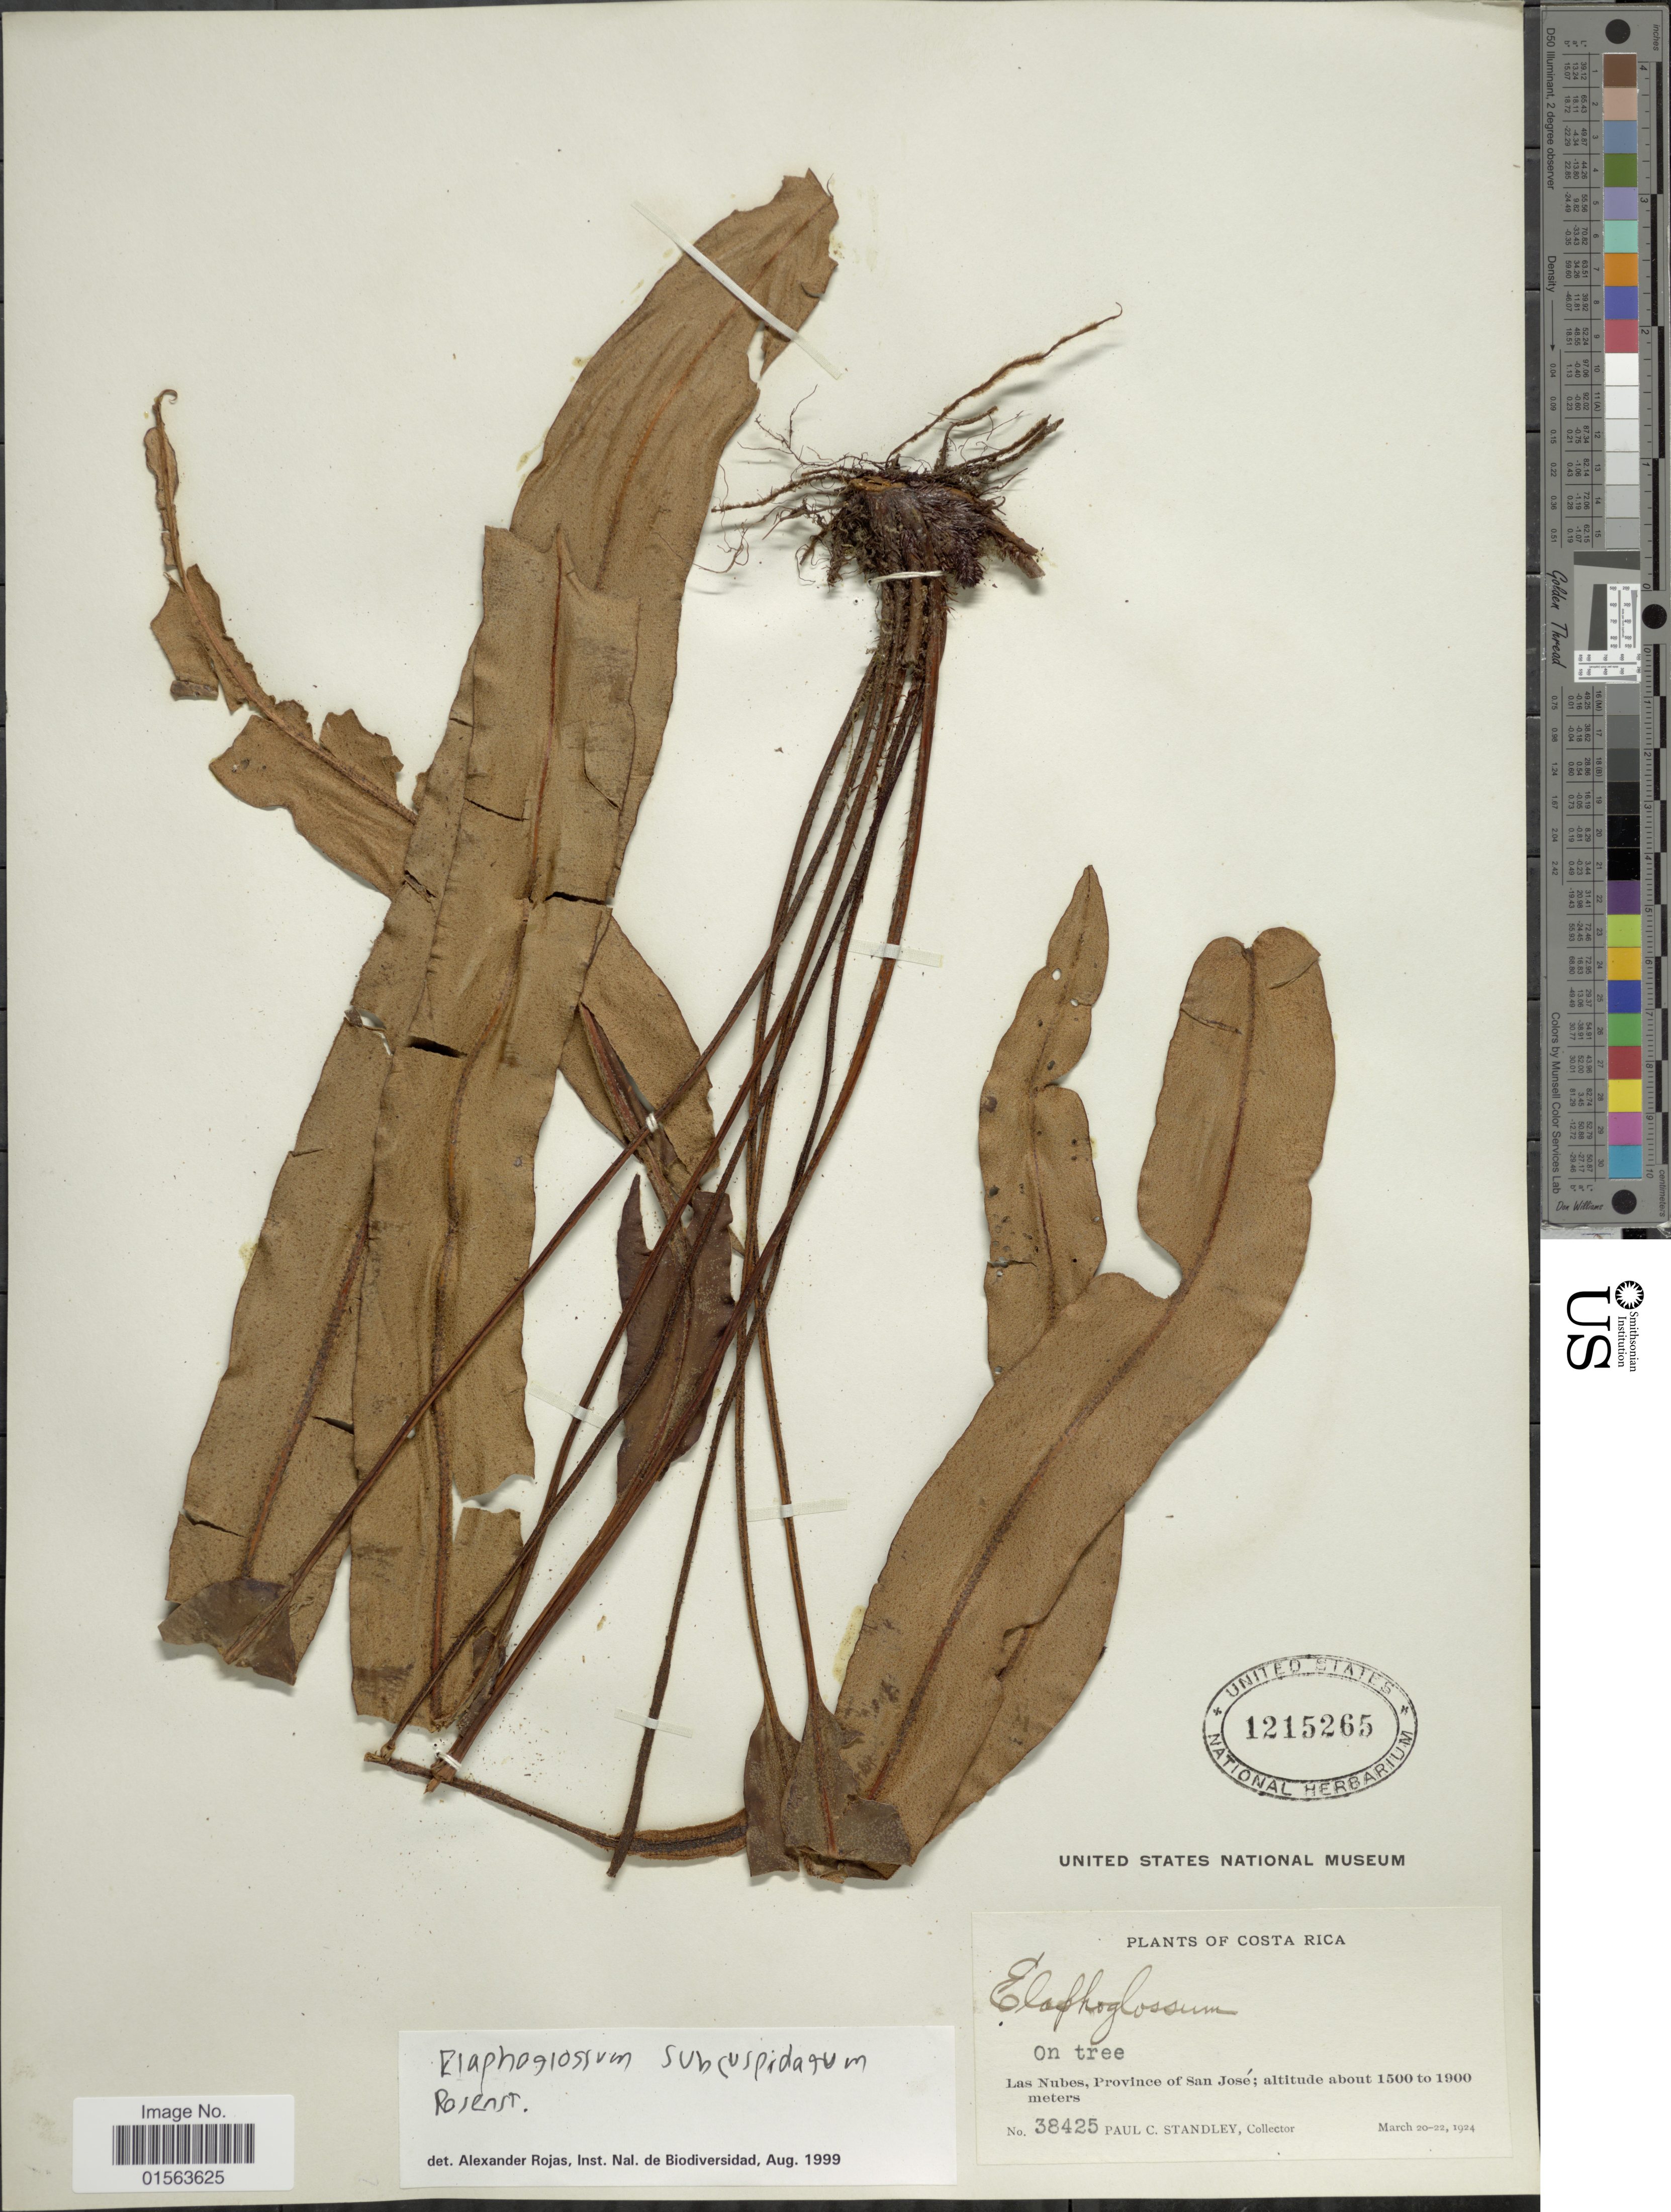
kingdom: Plantae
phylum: Tracheophyta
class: Polypodiopsida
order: Polypodiales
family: Dryopteridaceae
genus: Elaphoglossum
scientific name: Elaphoglossum subcuspidatum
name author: Rosenst.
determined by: Matos, F. B.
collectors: P. C. Standley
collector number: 38425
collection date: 1924-03-20/1924-03-22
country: Costa Rica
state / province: San José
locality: Las Nubes, Province of San Jose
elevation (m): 1500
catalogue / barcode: US 1215265